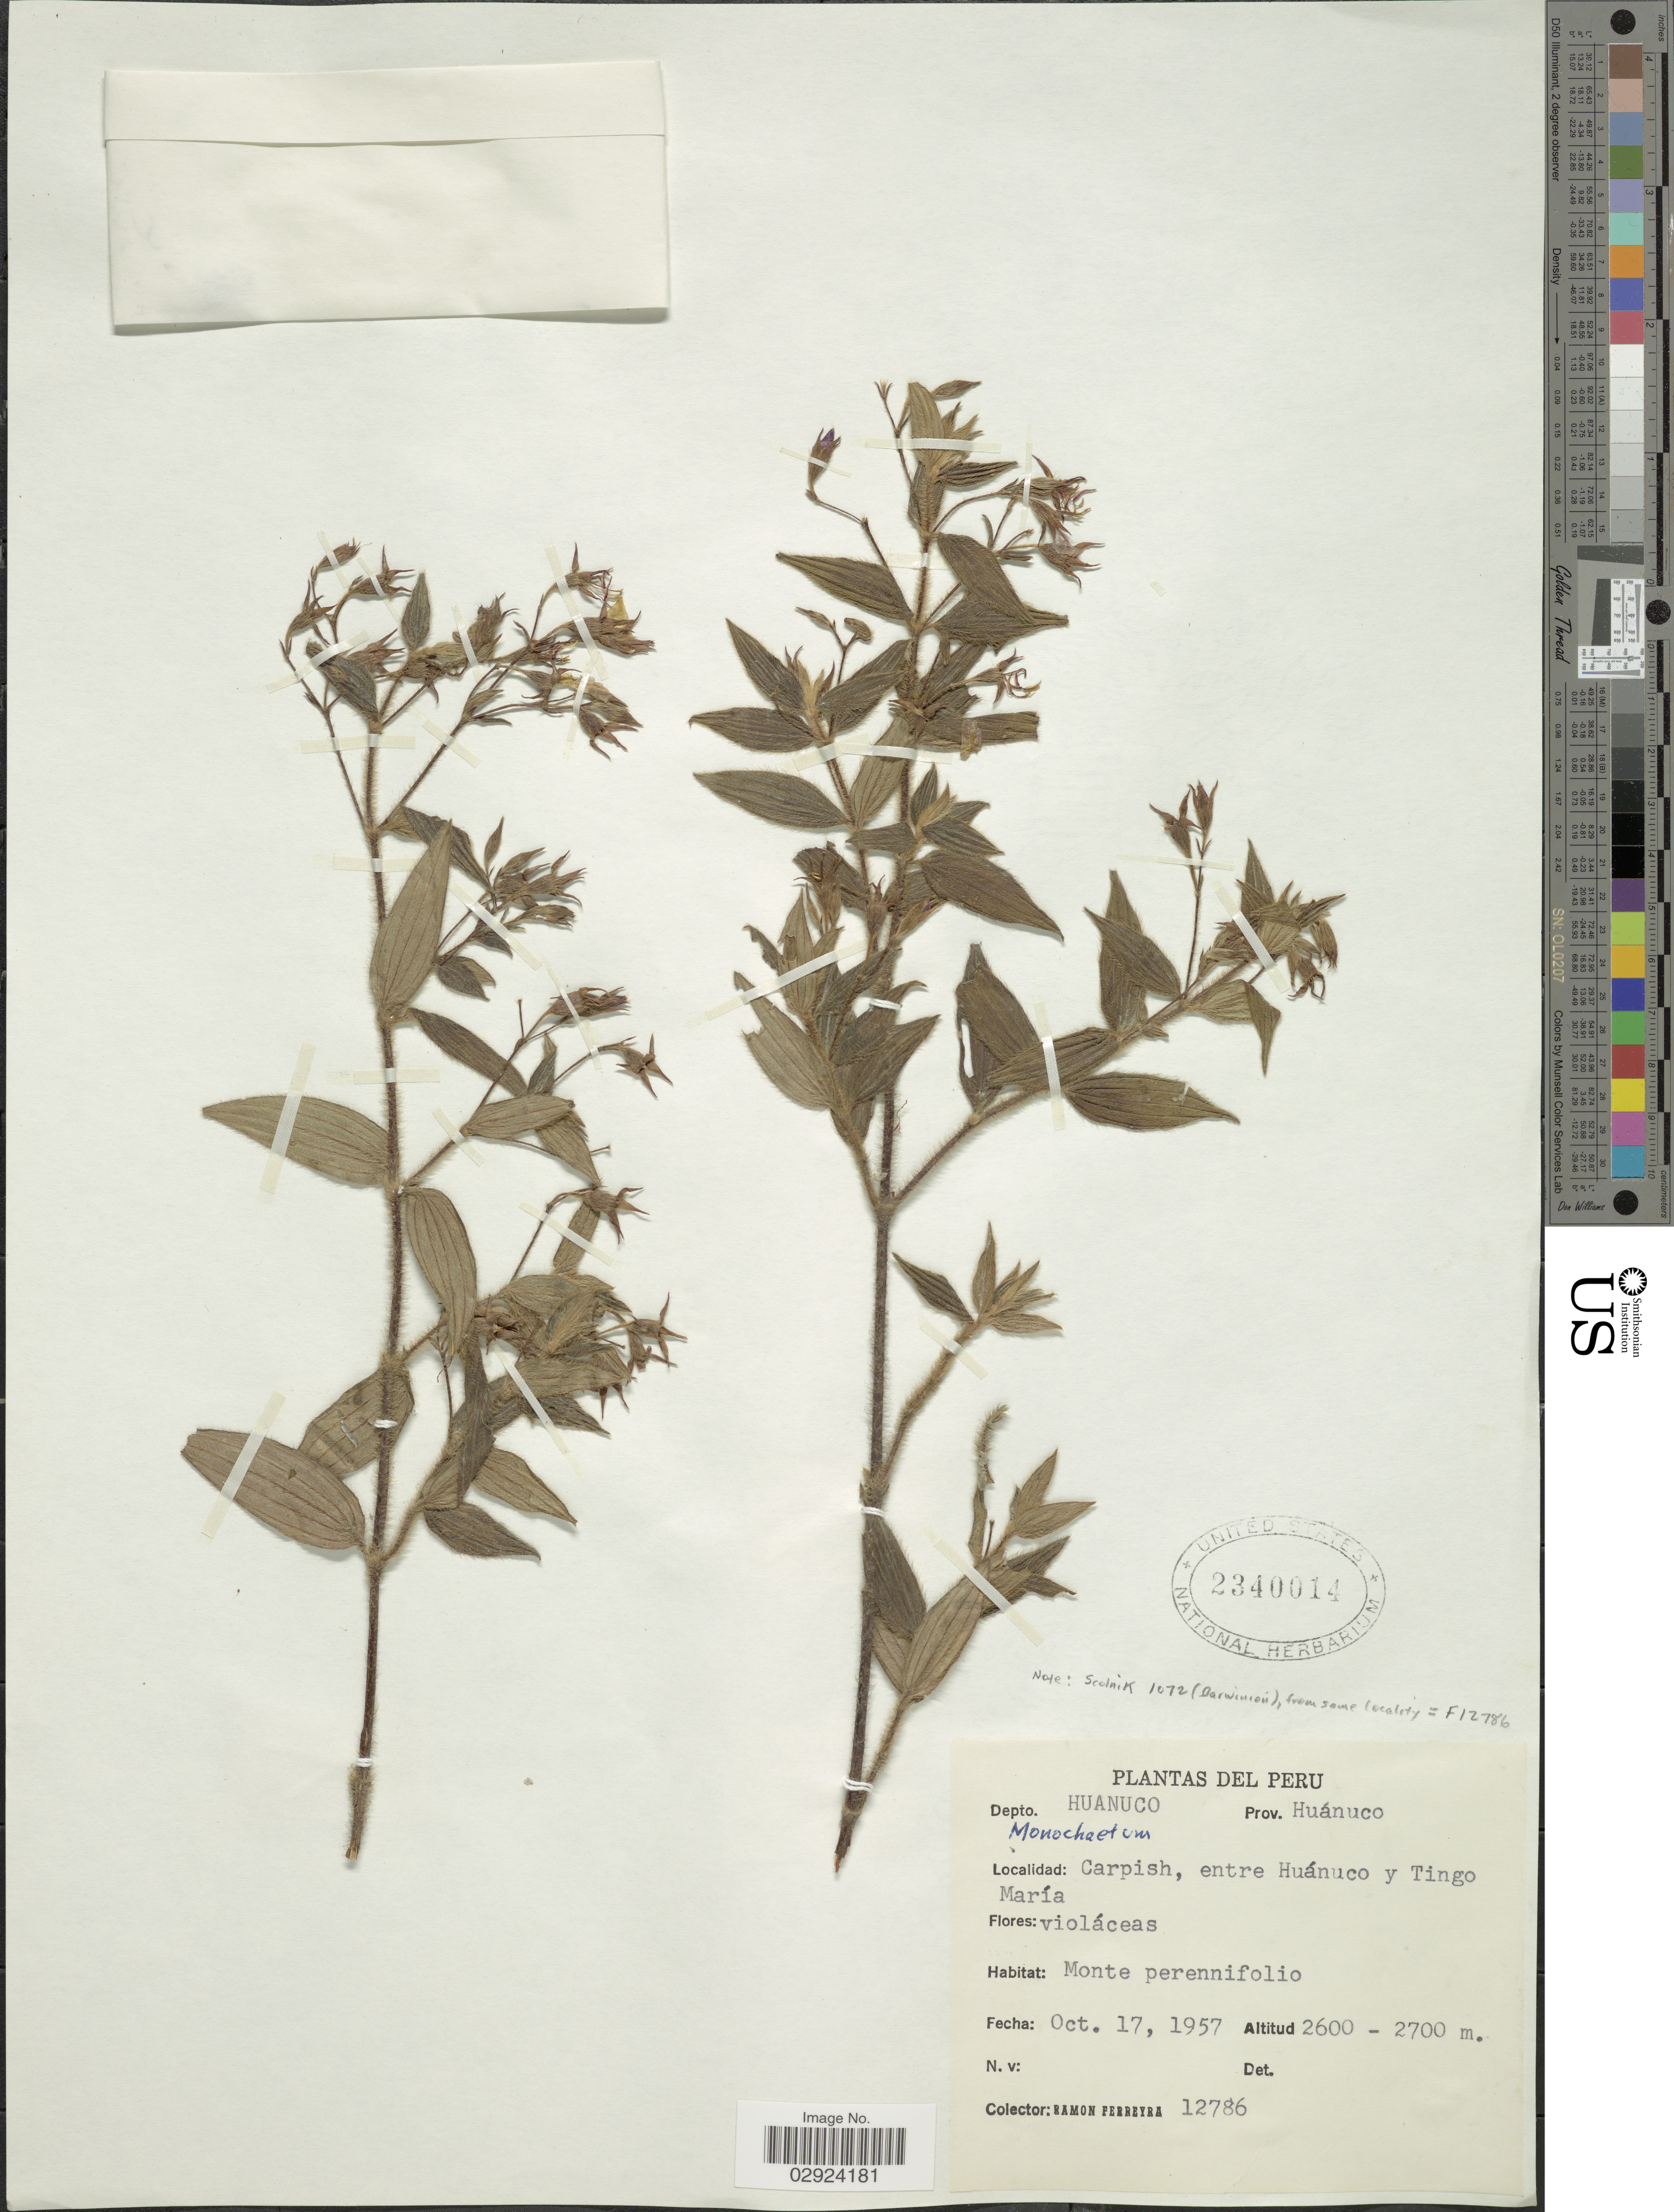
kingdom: Plantae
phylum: Tracheophyta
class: Magnoliopsida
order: Myrtales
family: Melastomataceae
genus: Monochaetum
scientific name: Monochaetum sp.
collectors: R. A. Ferreyra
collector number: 12786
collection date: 1957-10-17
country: Peru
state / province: Huánuco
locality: Depto. Huanuco, Prov. Huánuco, Carpish, entre Huánuco y Tingo María.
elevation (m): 2600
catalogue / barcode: US 2340014